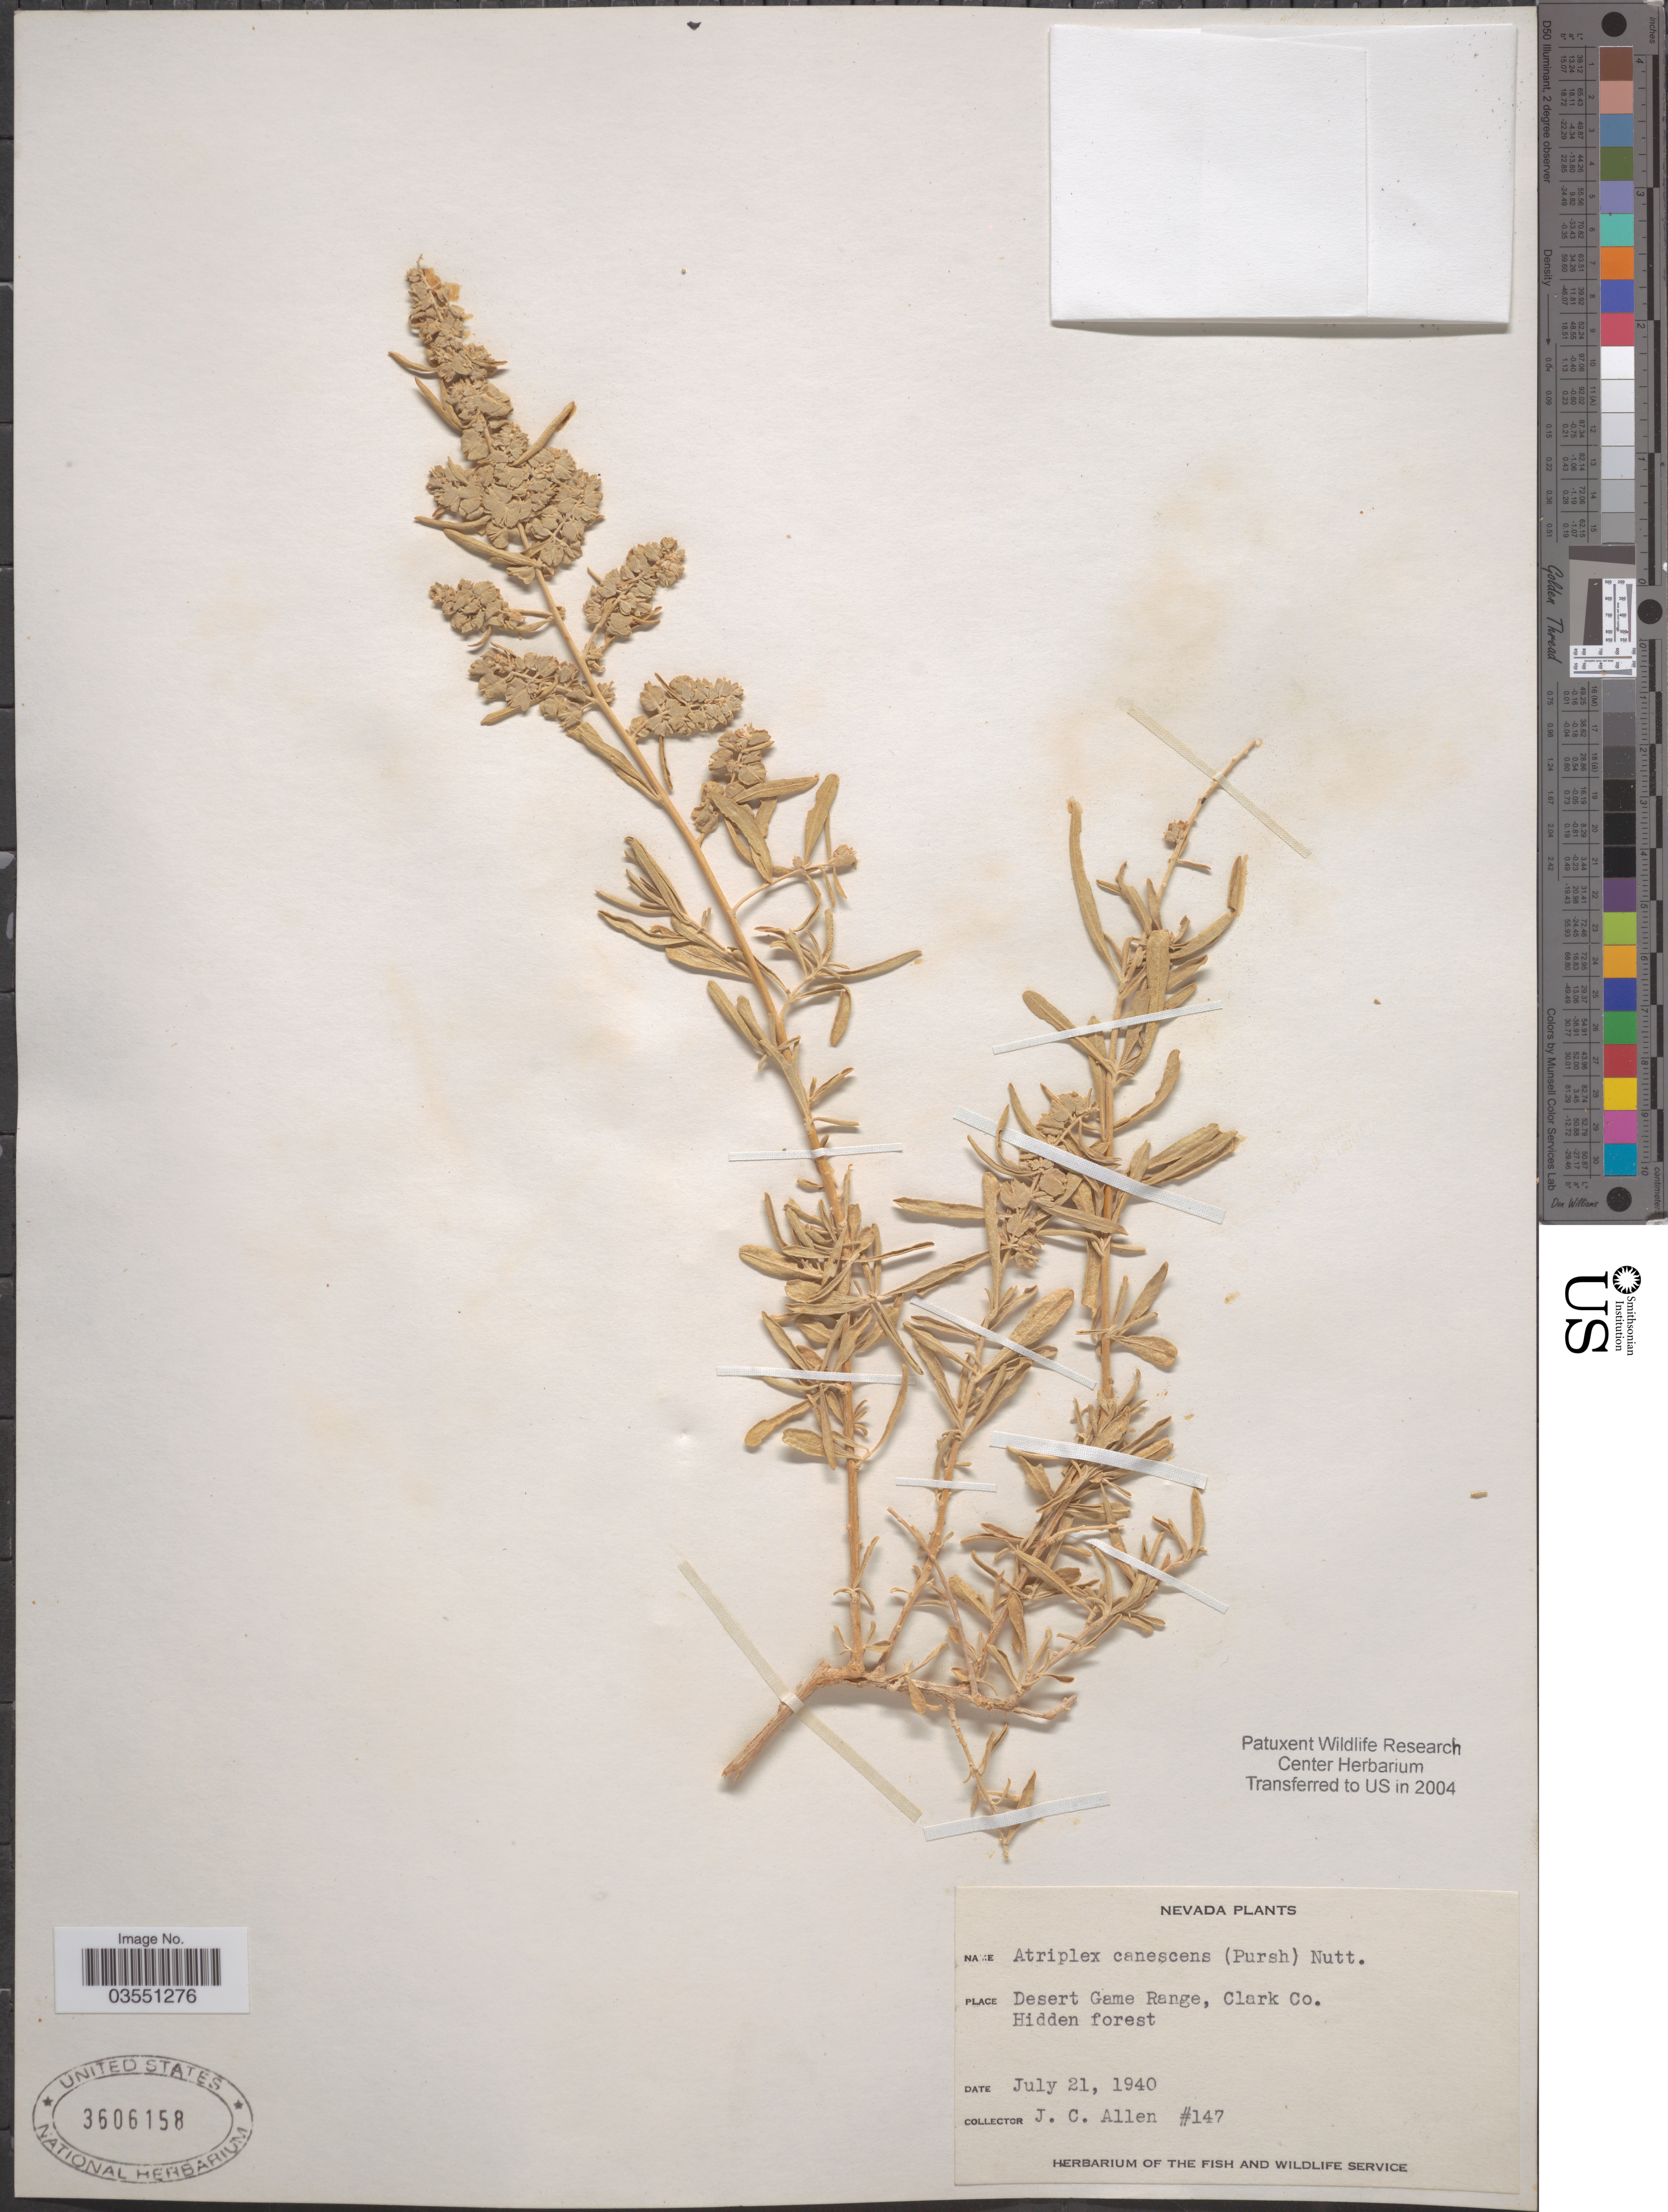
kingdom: Plantae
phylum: Tracheophyta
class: Magnoliopsida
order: Caryophyllales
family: Amaranthaceae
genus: Atriplex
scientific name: Atriplex canescens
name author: (Pursh) Nutt.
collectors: J. C. Allen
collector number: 147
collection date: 1940-07-21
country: United States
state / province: Nevada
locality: Desert Game Range, Clark Co. Hidden forest.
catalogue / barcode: US 3606158